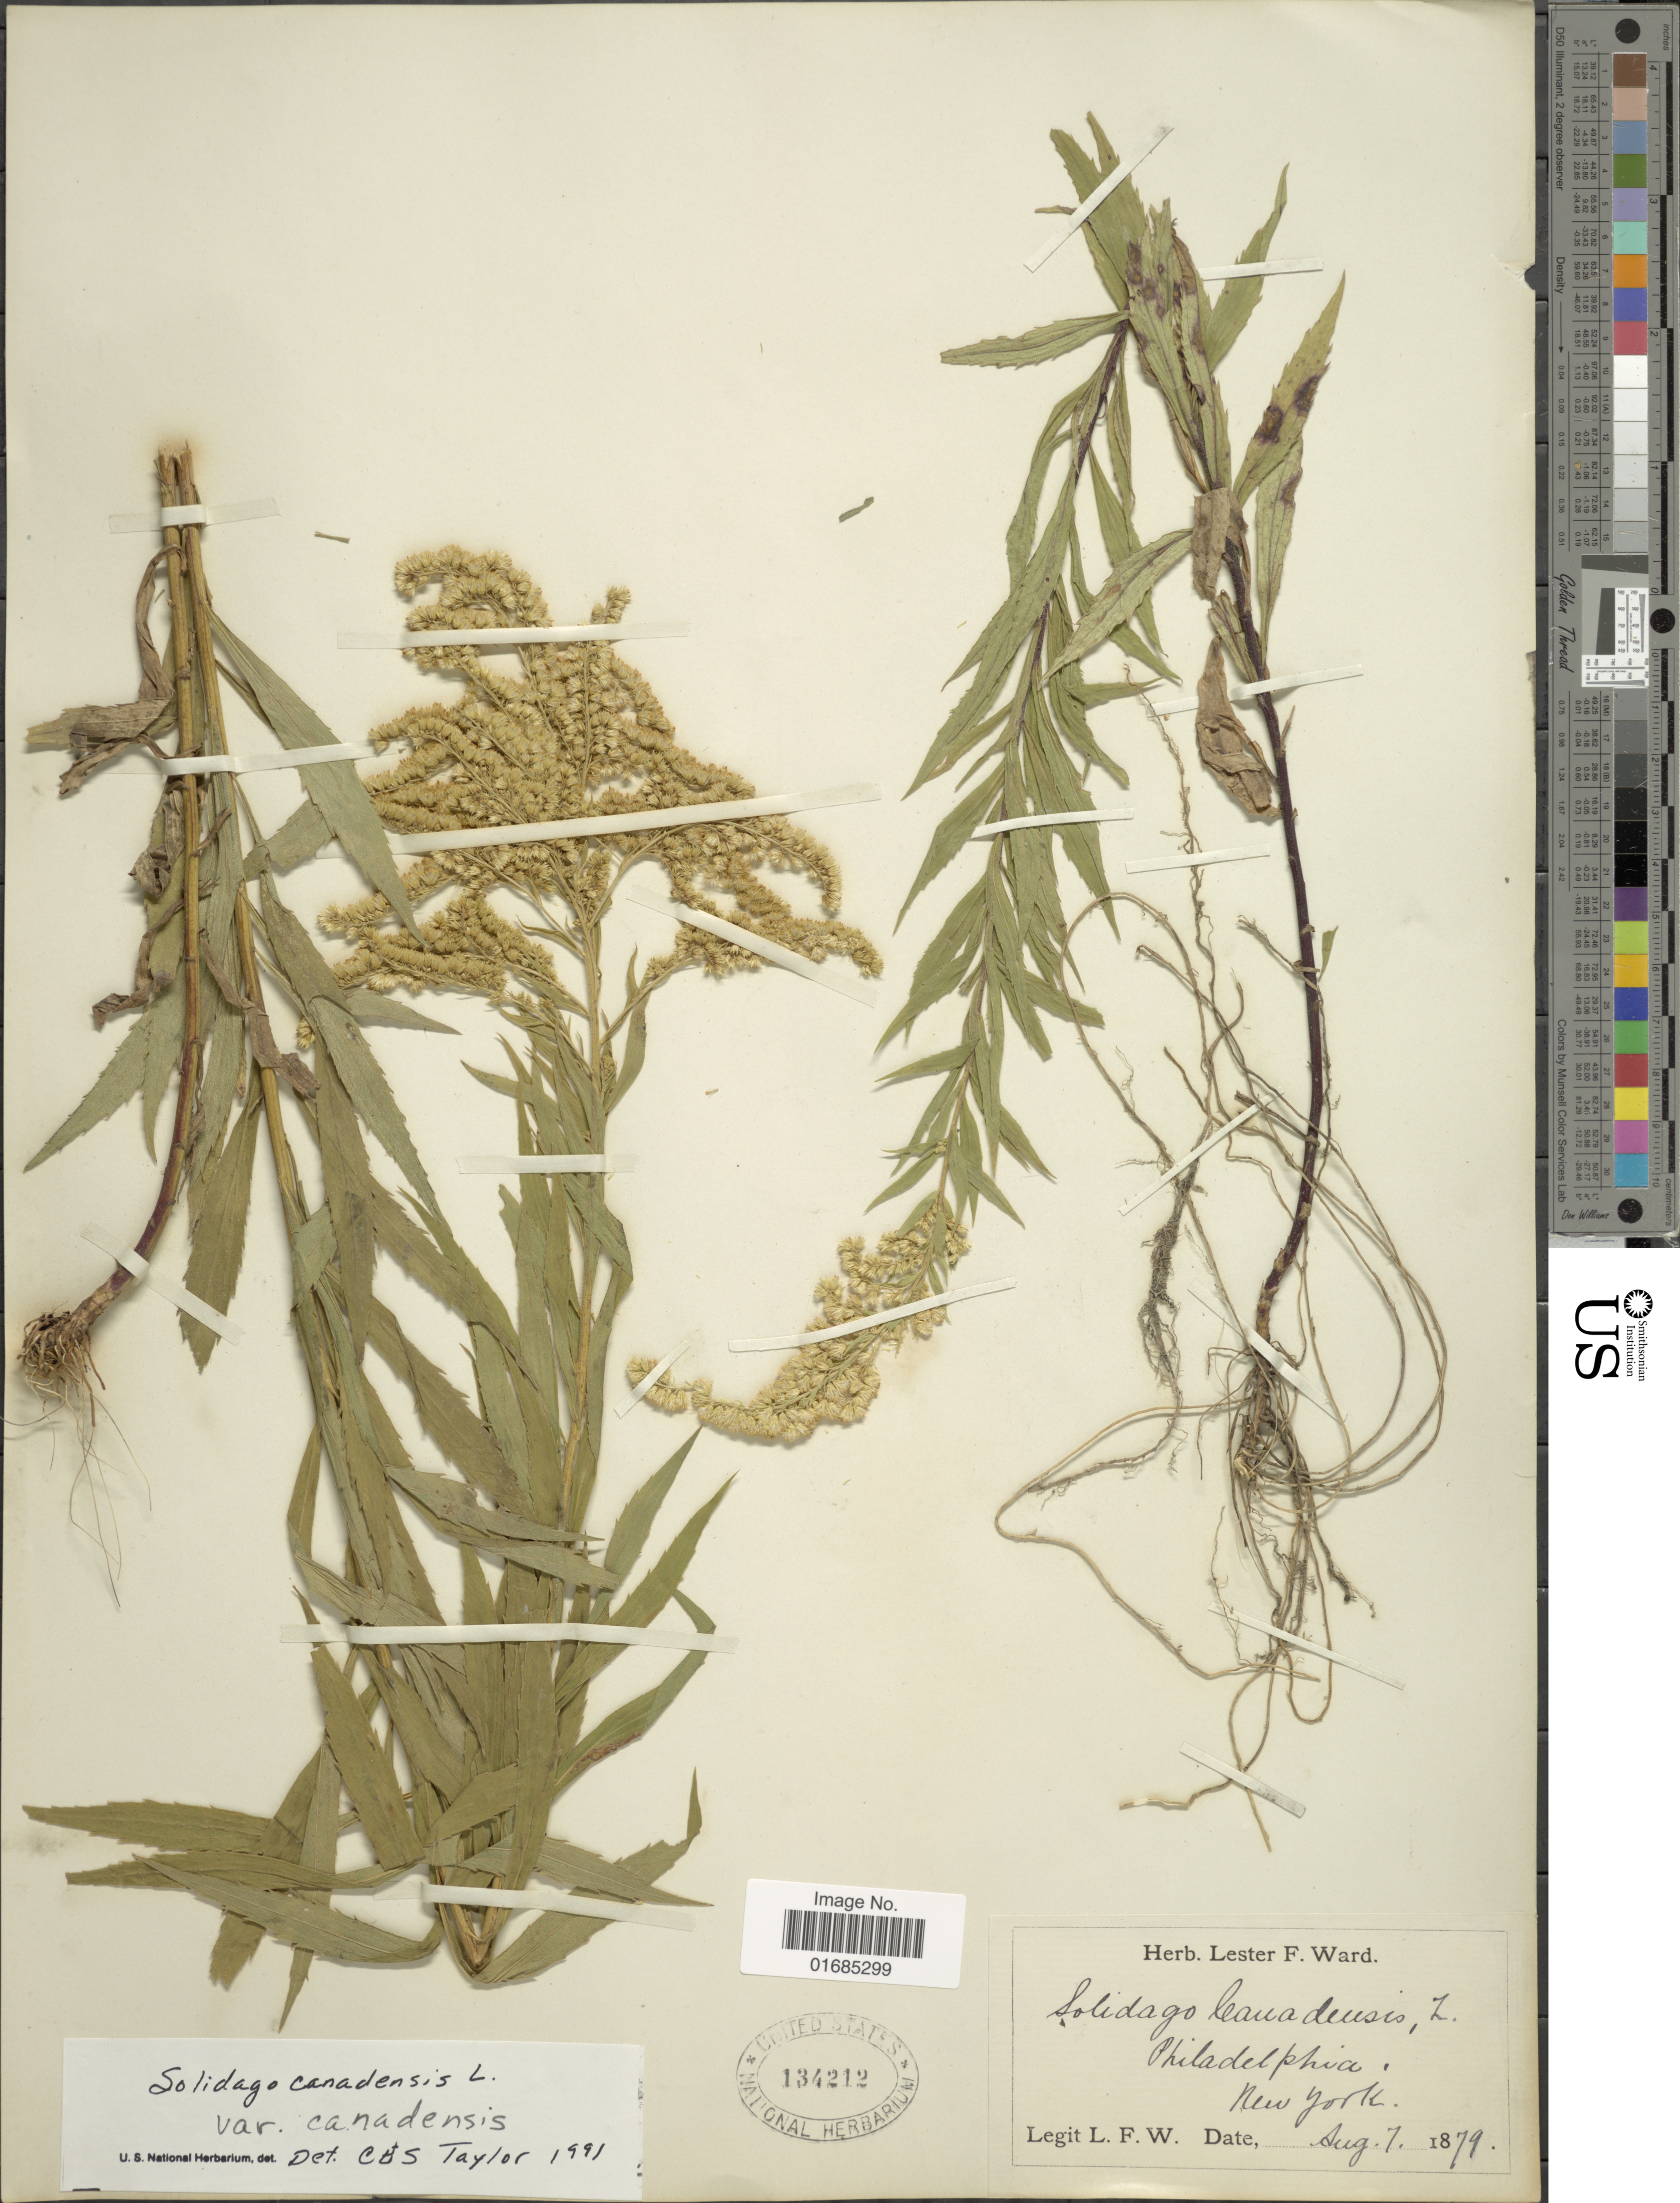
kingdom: Plantae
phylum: Tracheophyta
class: Magnoliopsida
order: Asterales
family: Asteraceae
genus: Solidago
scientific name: Solidago canadensis var. canadensis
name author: L.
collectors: L. F. Ward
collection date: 1879-08-07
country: United States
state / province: New York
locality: Philadelphia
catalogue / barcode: US 134212